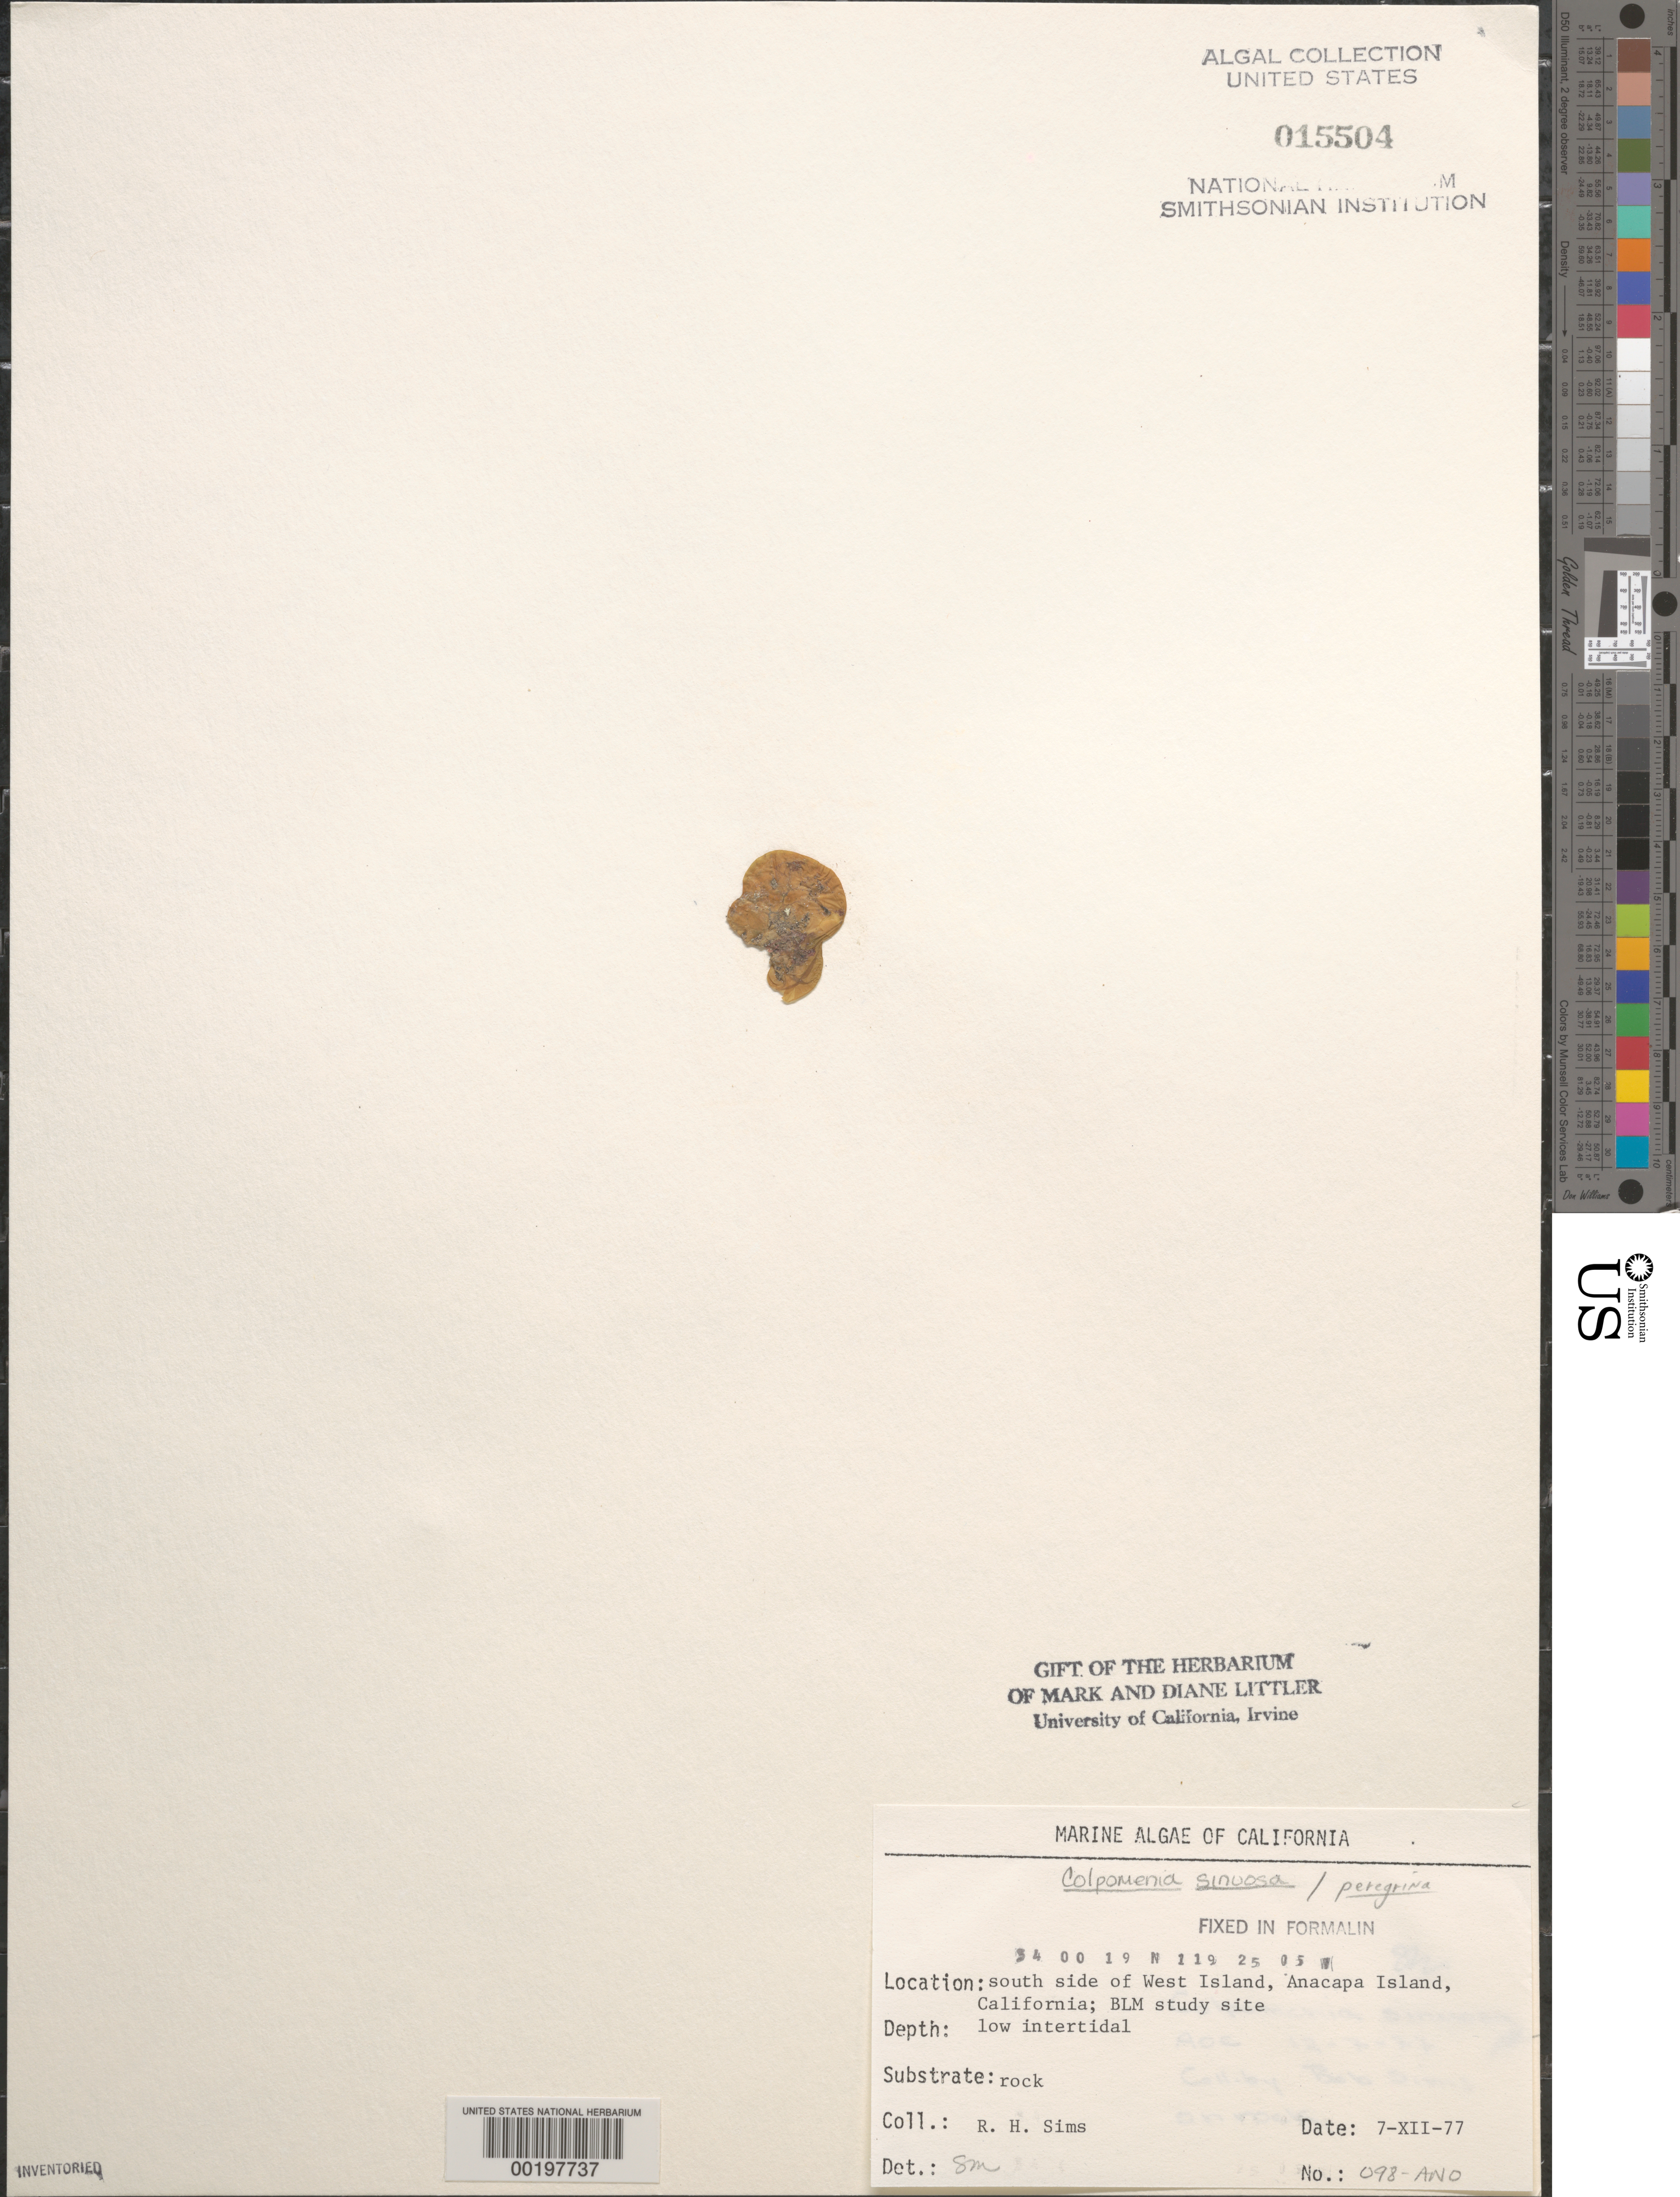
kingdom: Chromista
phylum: Ochrophyta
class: Phaeophyceae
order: Scytosiphonales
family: Scytosiphonaceae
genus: Colpomenia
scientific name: Colpomenia sinuosa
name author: (K. Mert. ex Roth) Derbes & Solier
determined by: Murray, S. N.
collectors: R. H. Sims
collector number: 098-ANO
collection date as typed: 07 Dec 1977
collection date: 1977-12-07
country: United States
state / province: California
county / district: Ventura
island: Anacapa Island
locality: South side of west island, near Cat Rock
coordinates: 34 00'19"N, 119 25'05"W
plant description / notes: BLM-SOCALBIGHT Rocky Intertidal Survey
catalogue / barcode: US 15504